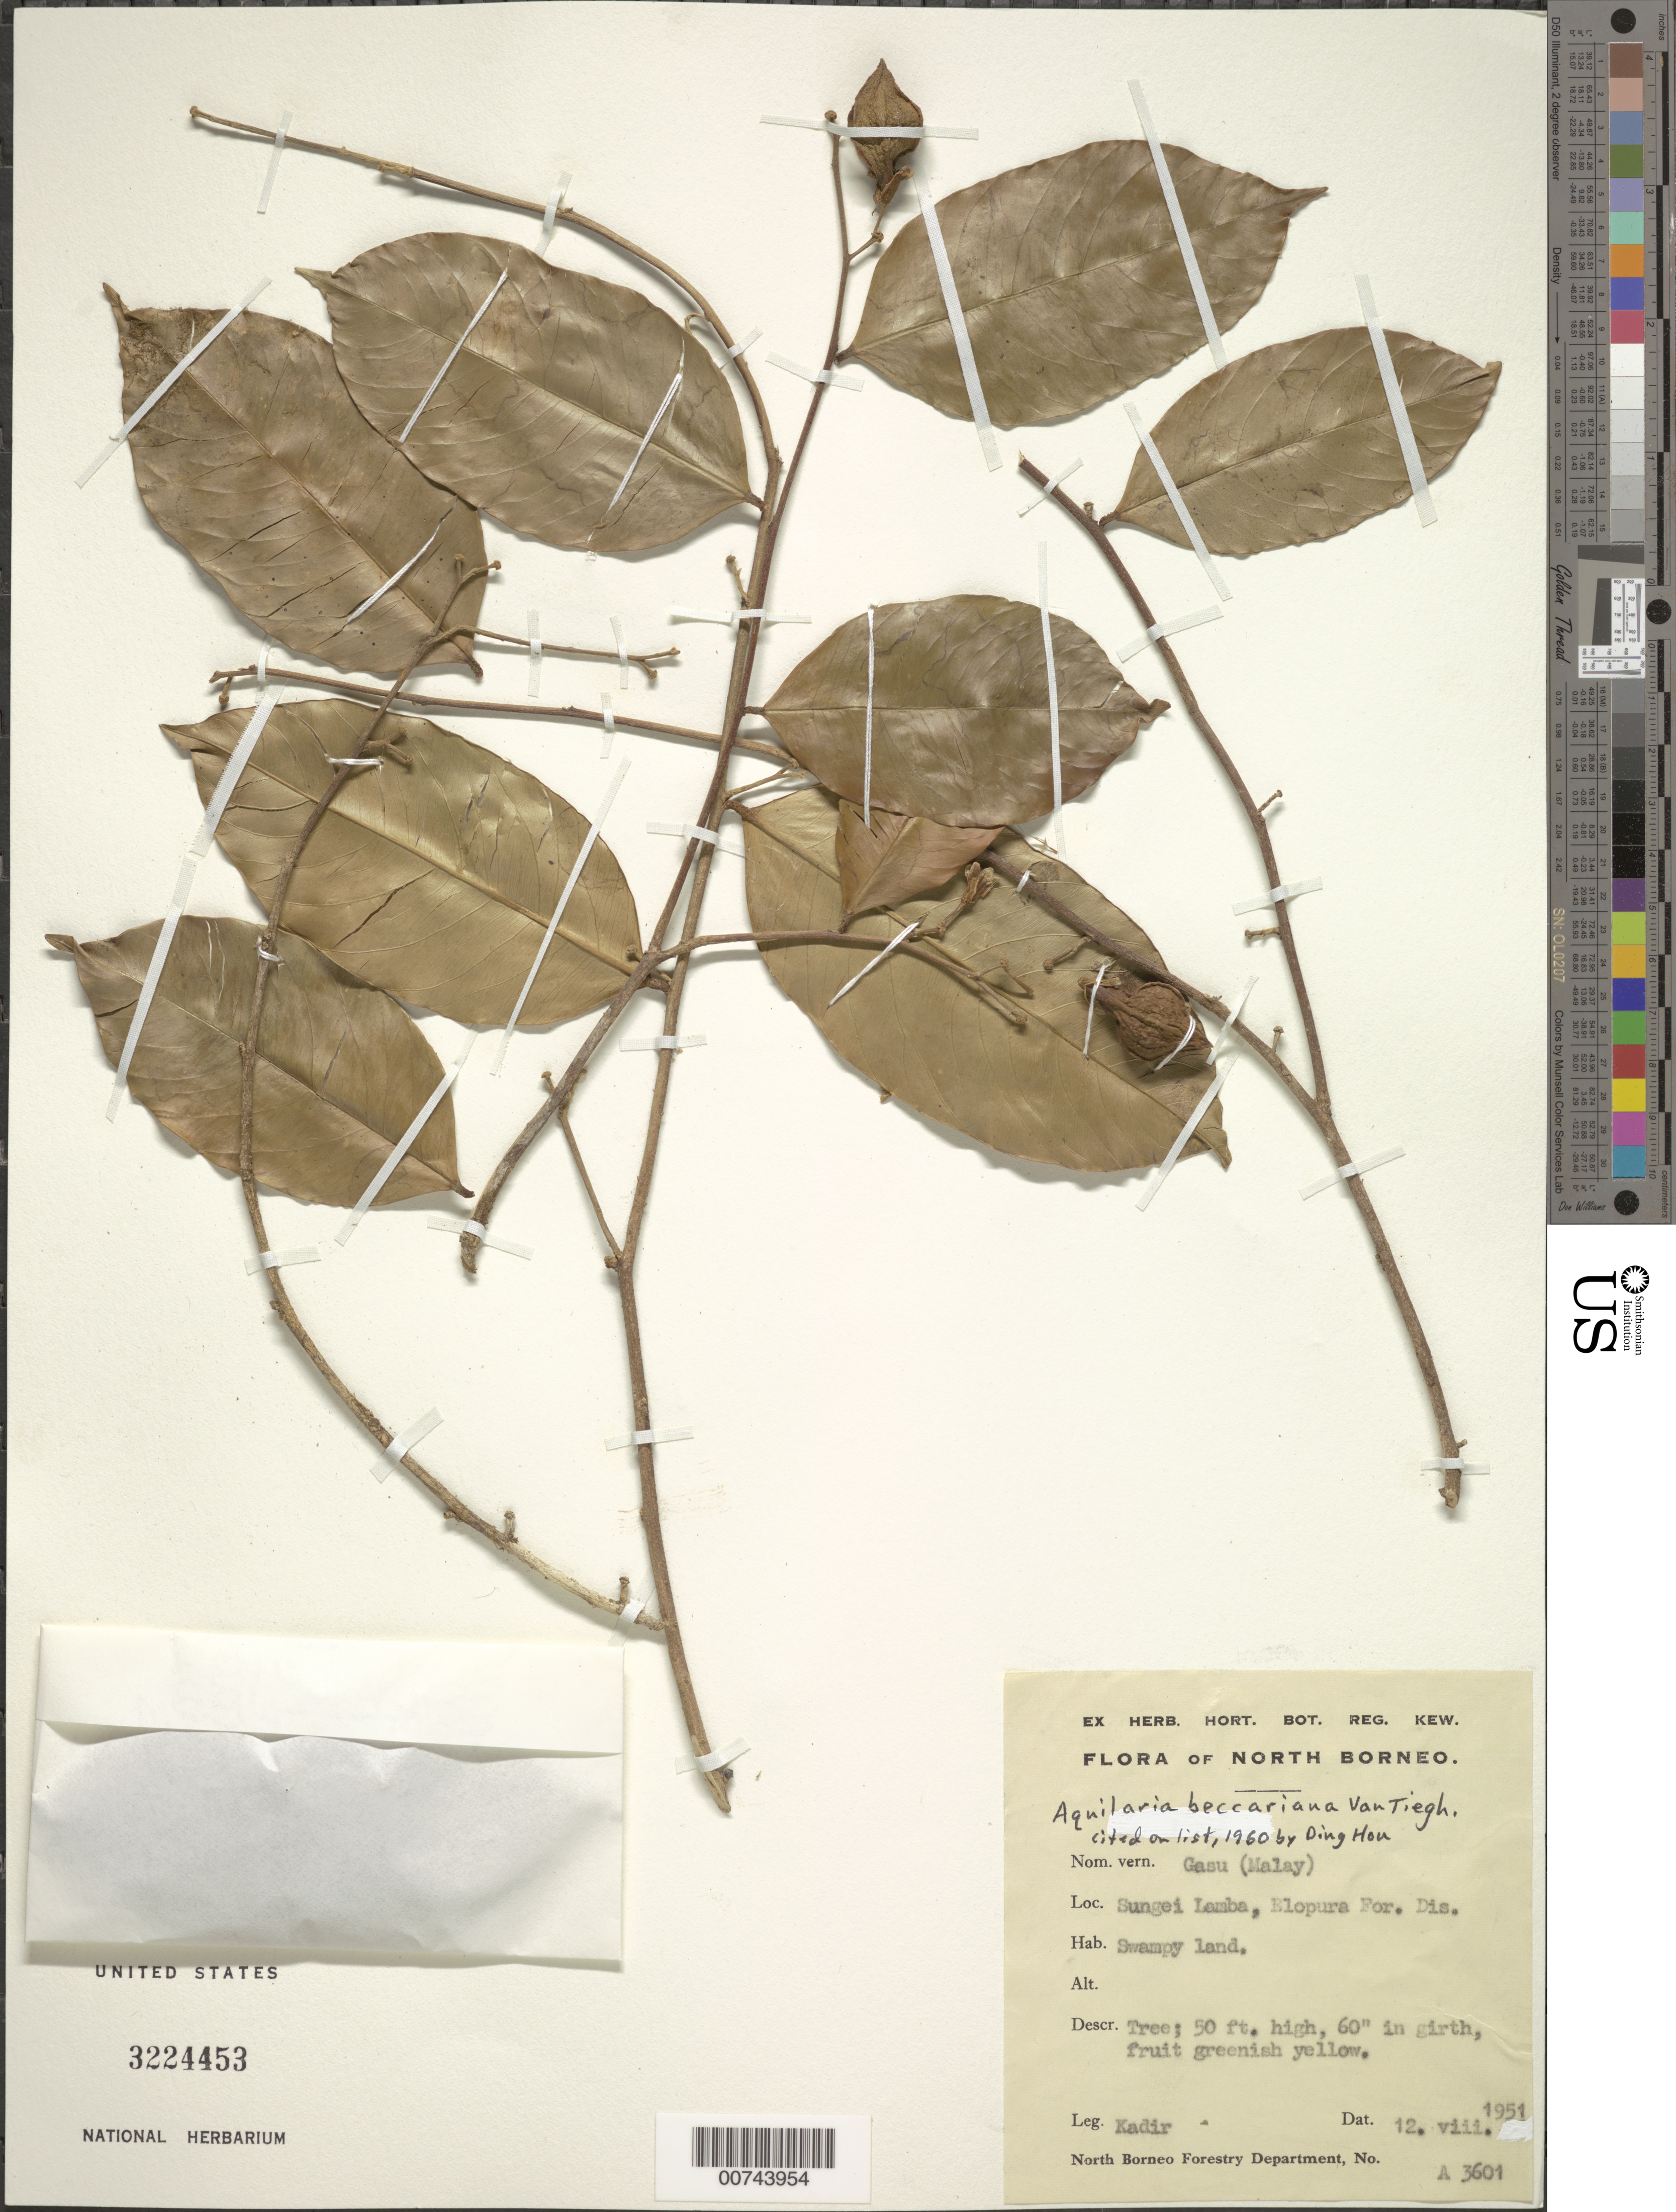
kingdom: Plantae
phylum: Tracheophyta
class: Magnoliopsida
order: Malvales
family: Thymelaeaceae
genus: Aquilaria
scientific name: Aquilaria beccariana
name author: Tiegh.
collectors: -. Kadir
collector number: A 3601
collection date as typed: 12 Aug 1951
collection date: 1951-08-12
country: Malaysia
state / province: Sabah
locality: Sungei Lamba, Elopura Forest Dis.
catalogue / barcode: US 3224453